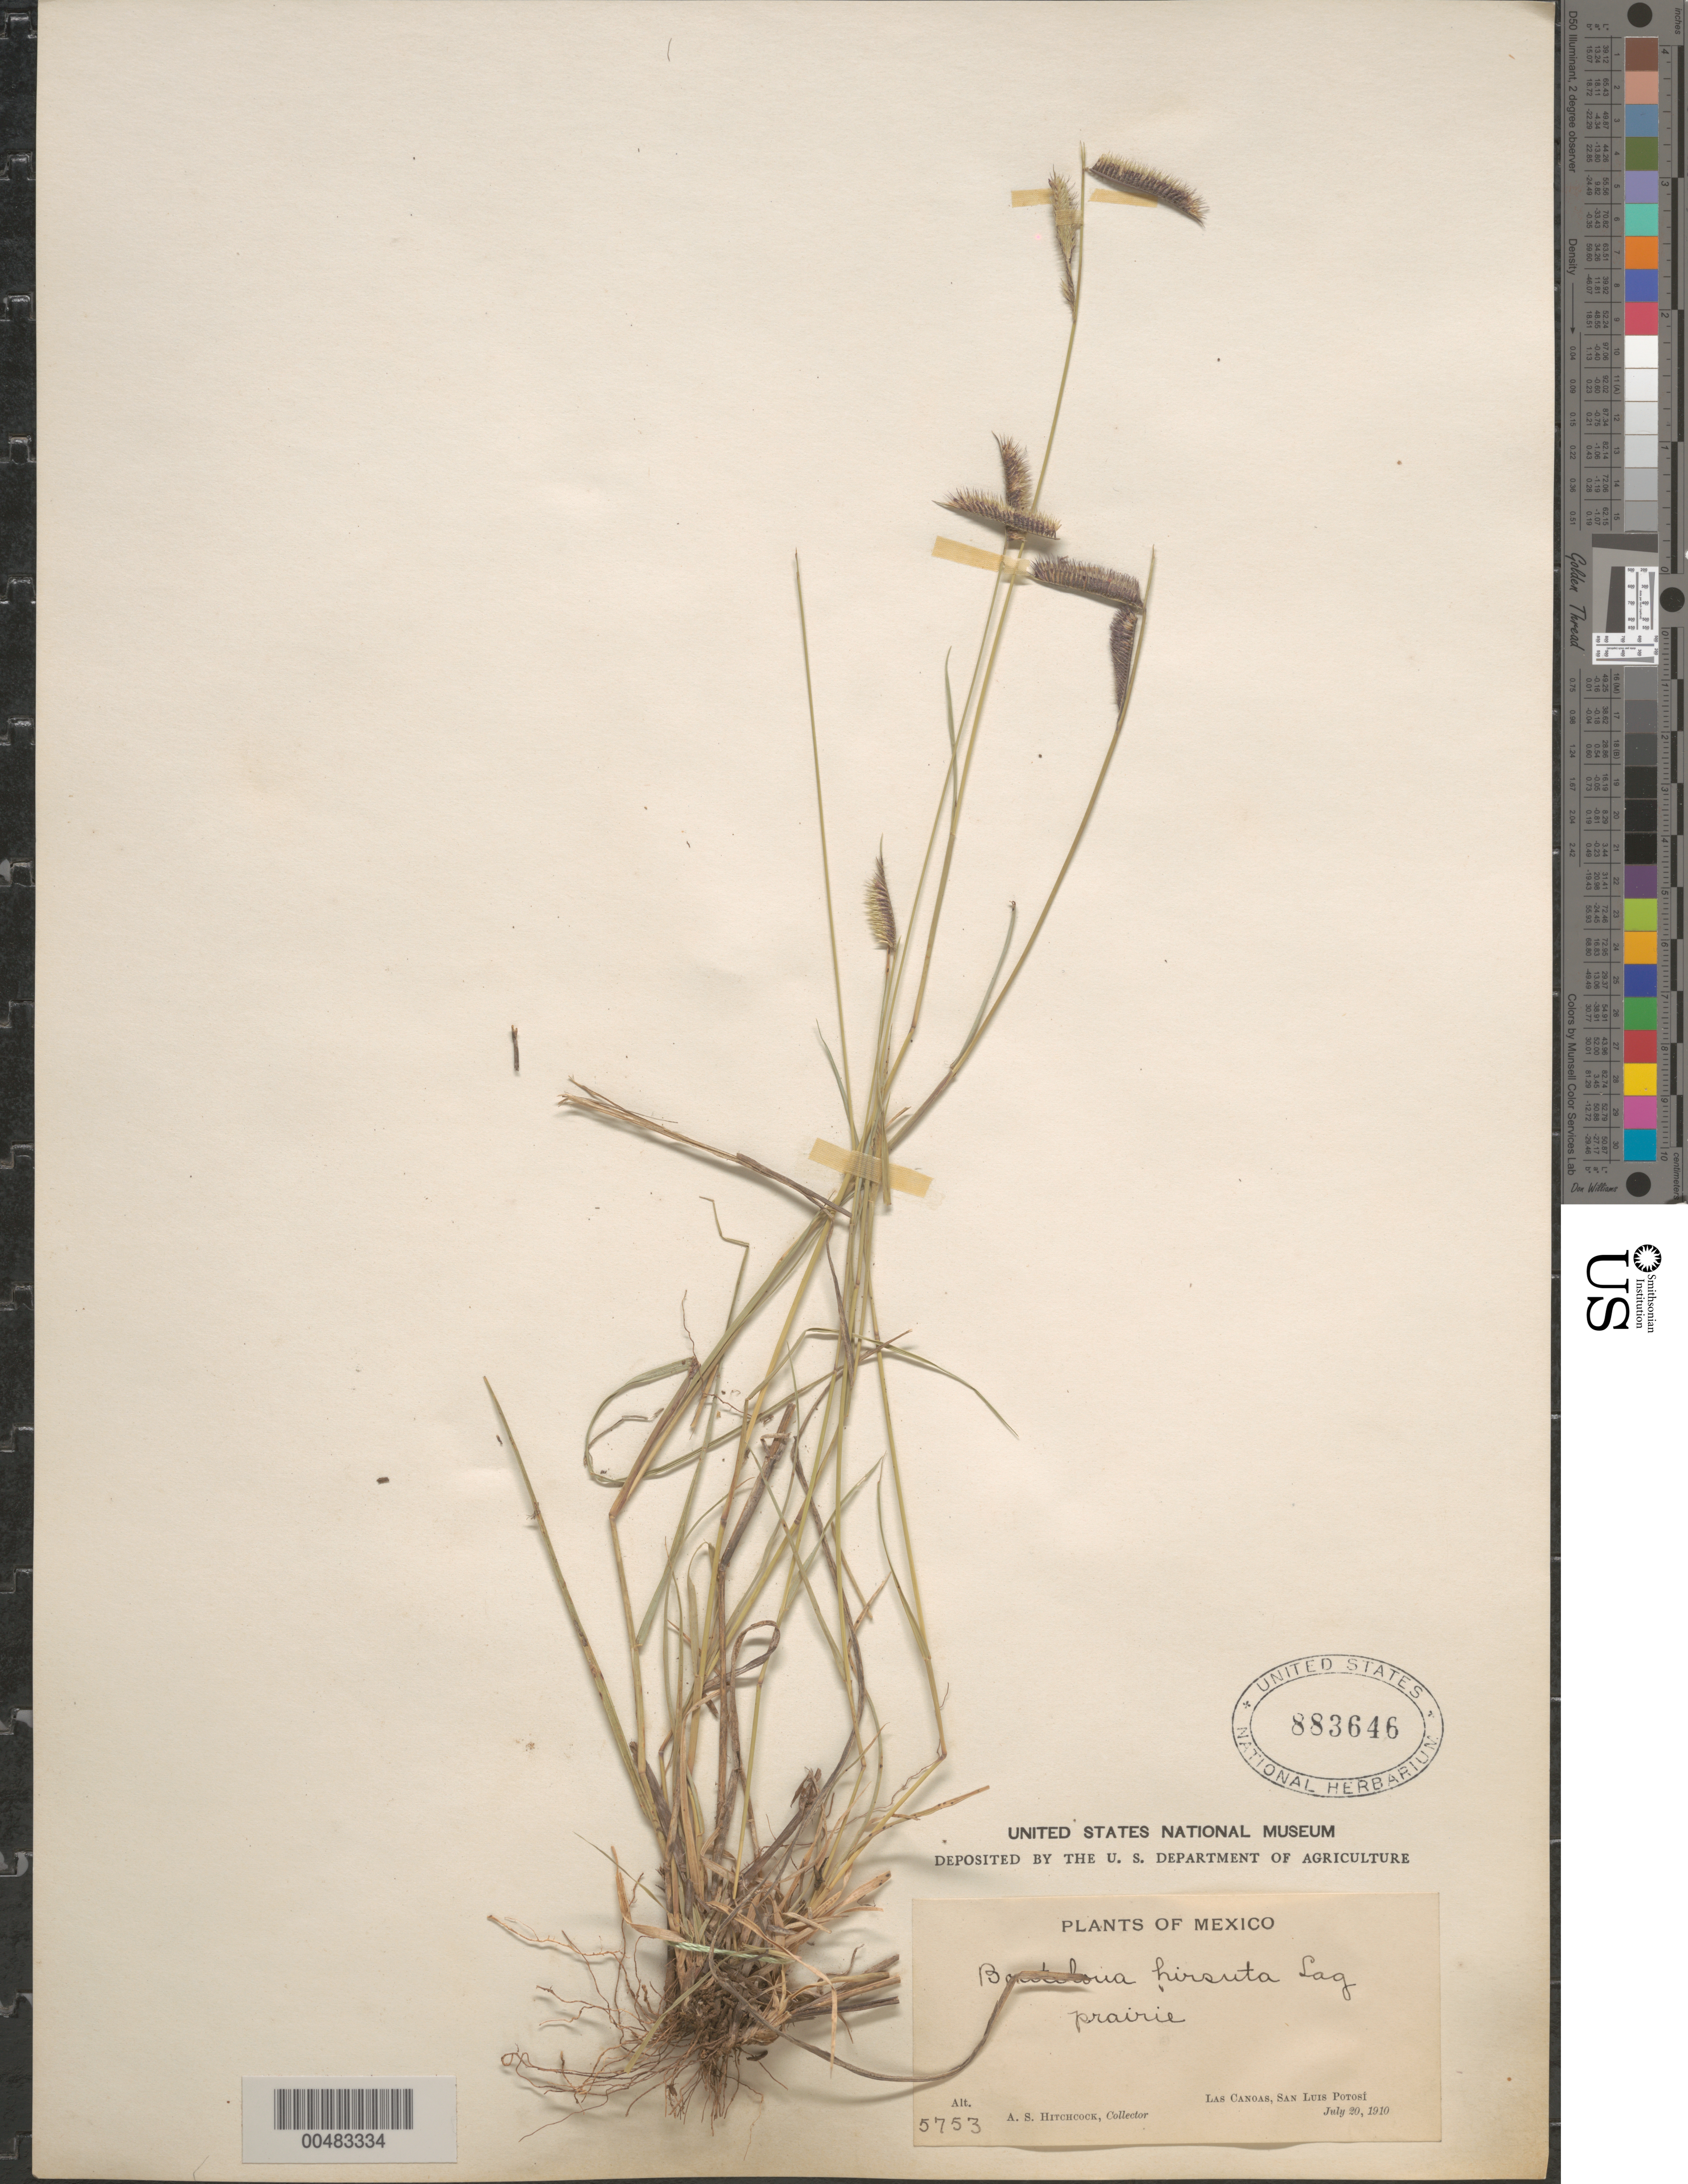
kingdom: Plantae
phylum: Tracheophyta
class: Liliopsida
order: Poales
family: Poaceae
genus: Bouteloua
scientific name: Bouteloua hirsuta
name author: Lag.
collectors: A. S. Hitchcock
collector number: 5753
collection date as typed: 20 Jul 1910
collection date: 1910-07-20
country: Mexico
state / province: San Luis Potosi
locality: Las Canoas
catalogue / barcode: US 883646